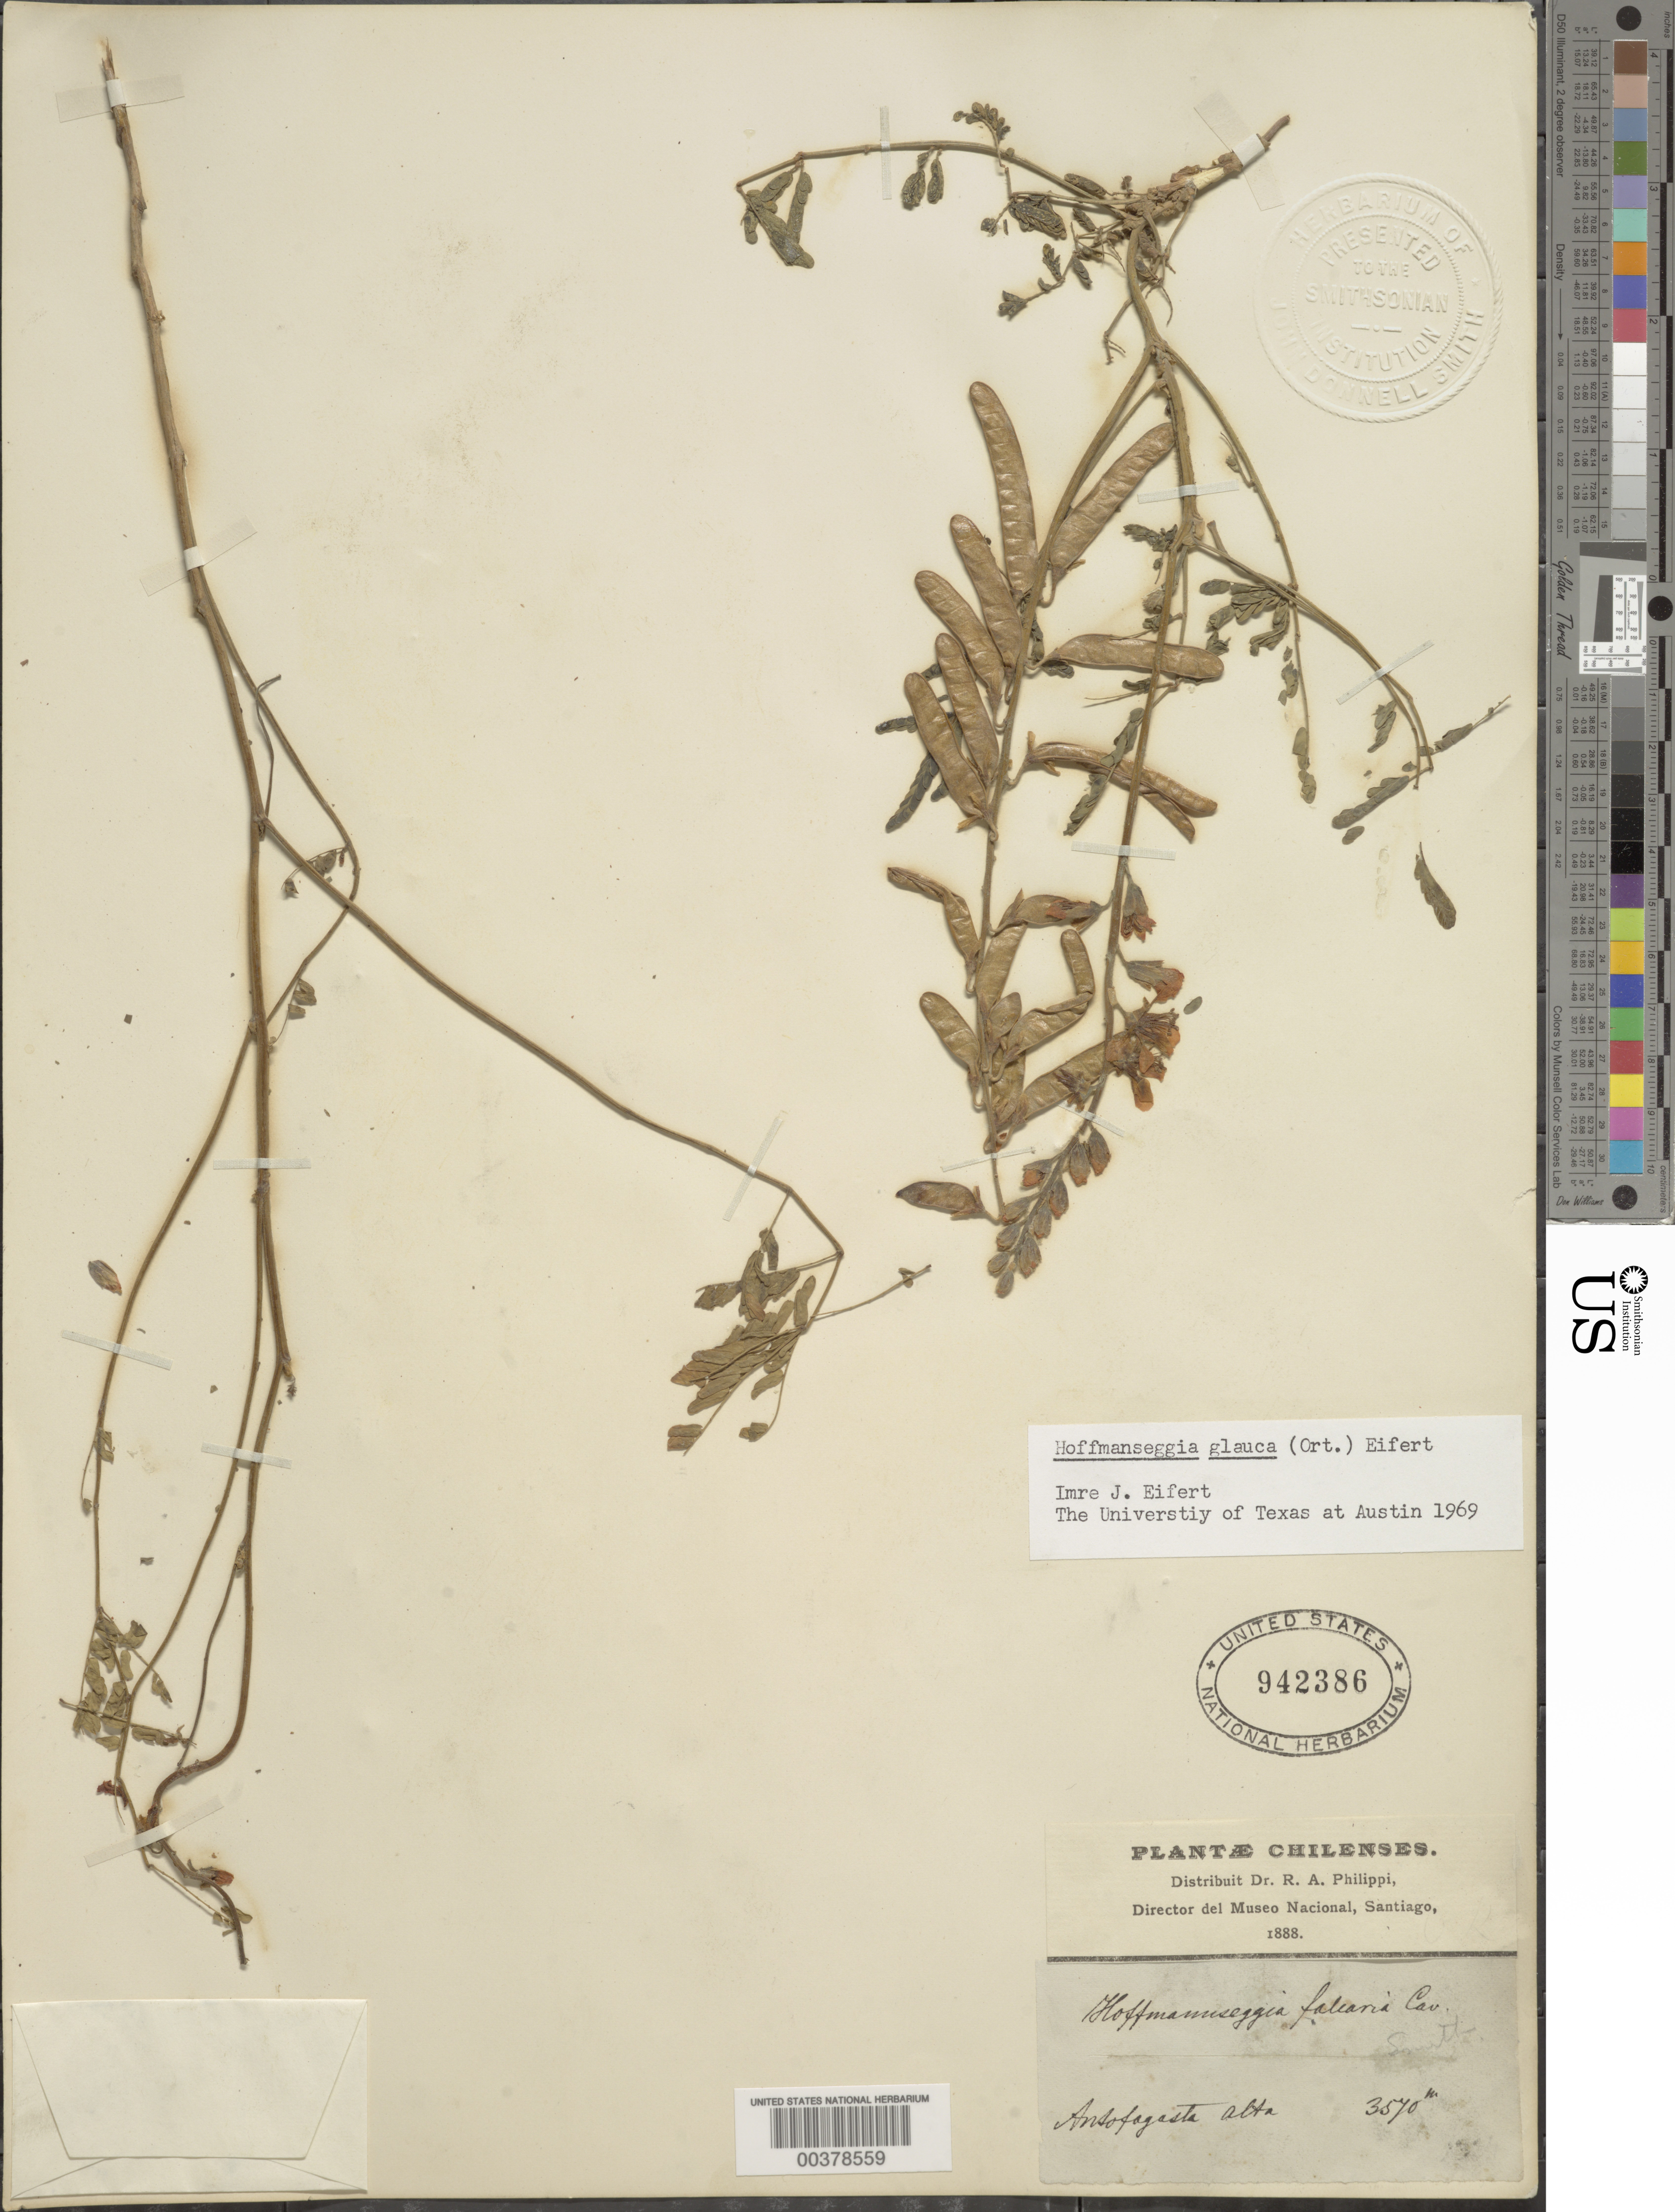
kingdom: Plantae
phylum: Tracheophyta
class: Magnoliopsida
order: Fabales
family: Fabaceae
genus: Hoffmannseggia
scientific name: Hoffmannseggia glauca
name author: (Ortega) Eifert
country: Chile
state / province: Antofagasta (II)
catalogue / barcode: US 942386